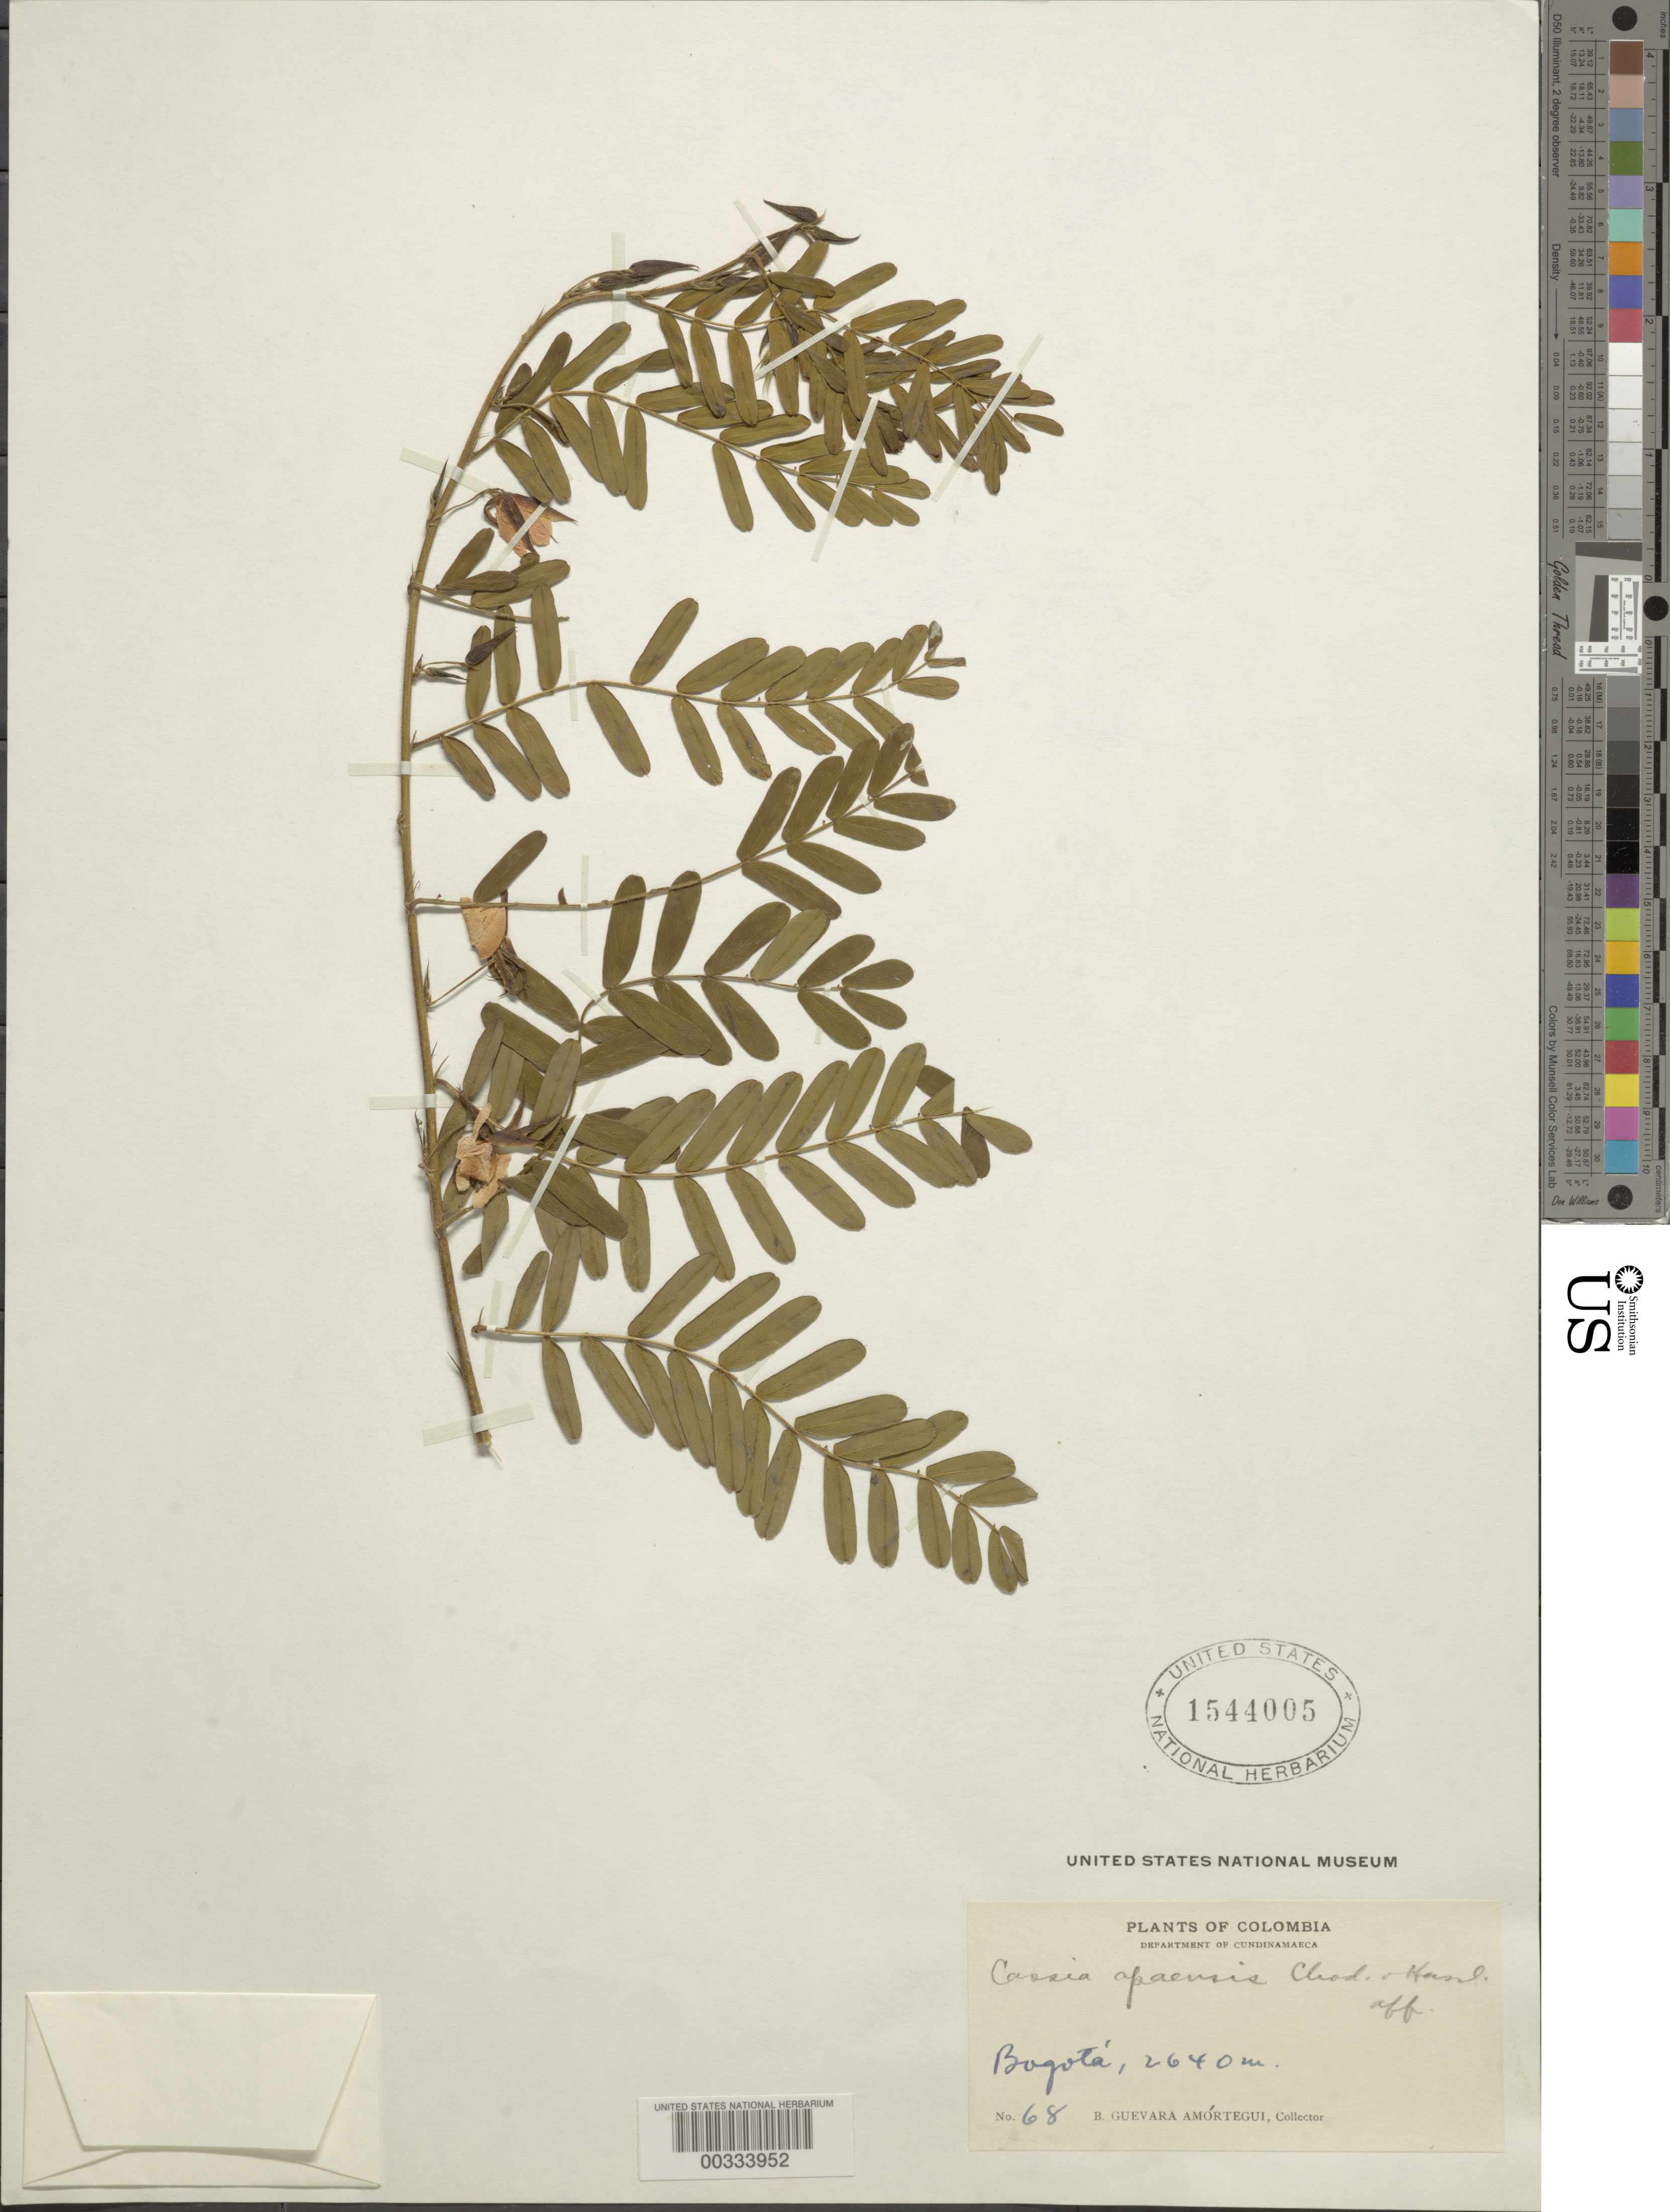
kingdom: Plantae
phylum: Tracheophyta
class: Magnoliopsida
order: Fabales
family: Fabaceae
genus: Senna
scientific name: Senna pallida var. pallida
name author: (Vahl) H.S. Irwin & Barneby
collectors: B. Amortegui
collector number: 68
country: Colombia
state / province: Bogota D.C. / Cundinamarca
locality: Bogota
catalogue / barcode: US 1544005